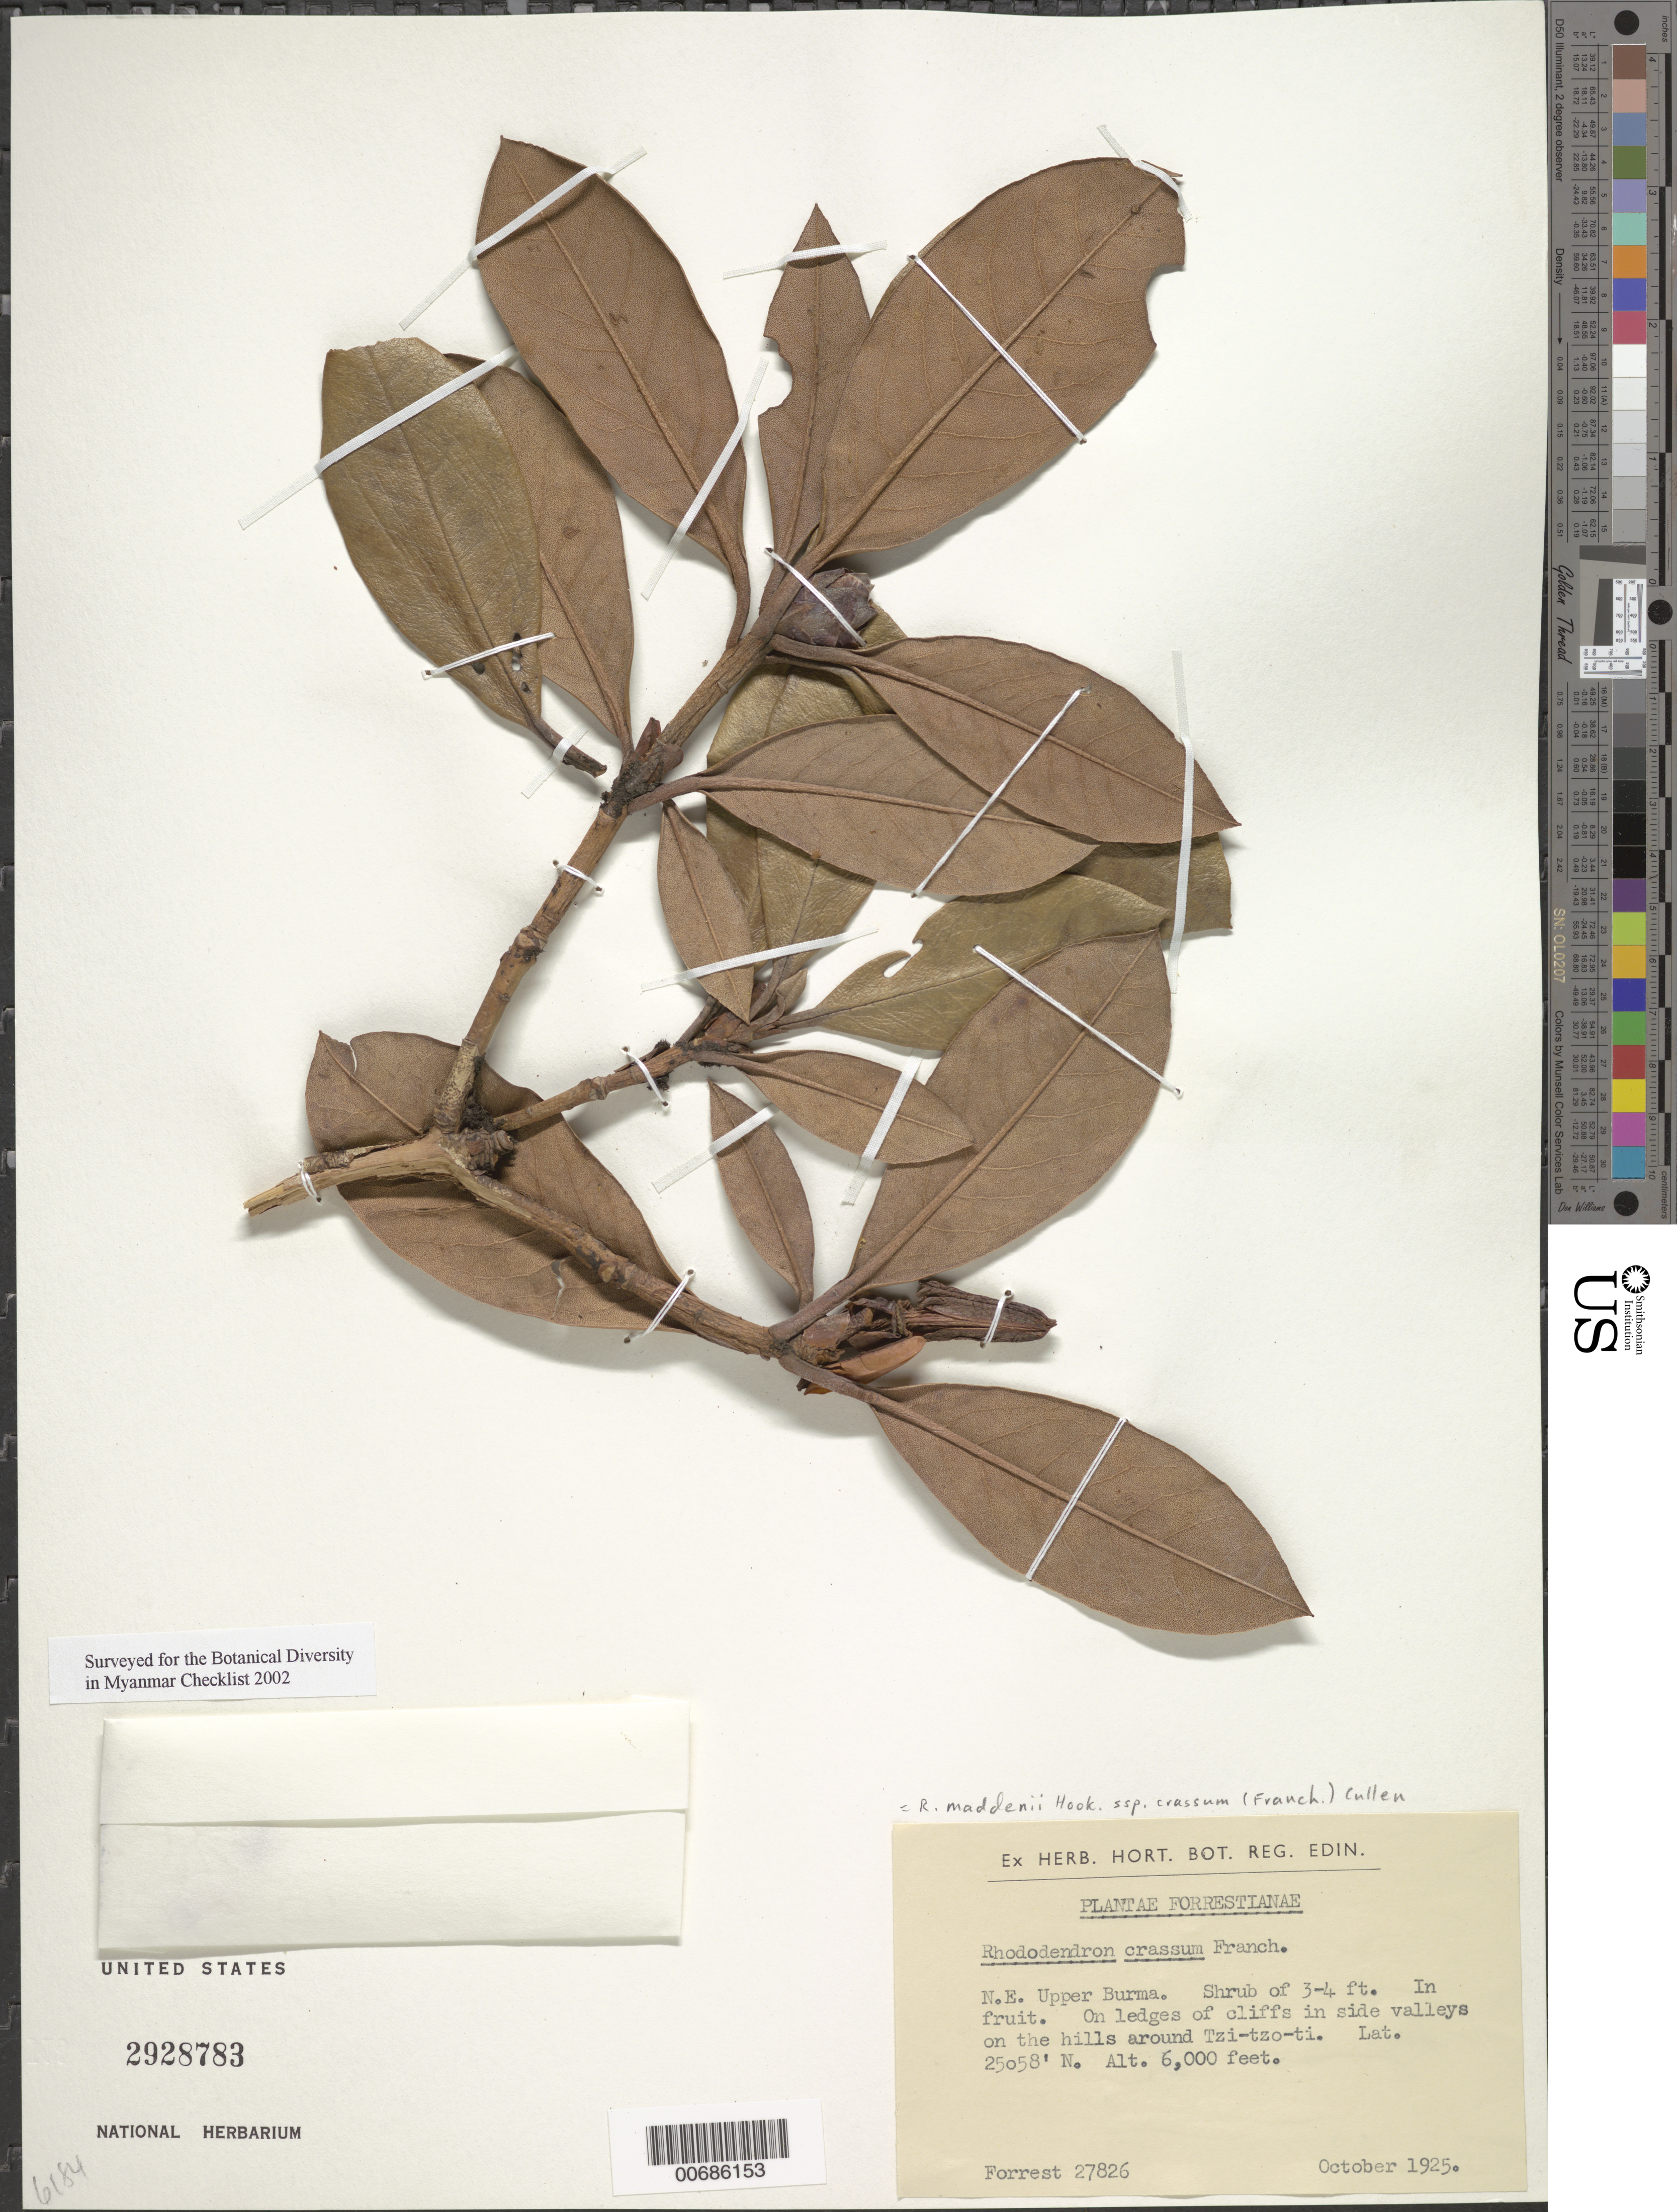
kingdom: Plantae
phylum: Tracheophyta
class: Magnoliopsida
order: Ericales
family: Ericaceae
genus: Rhododendron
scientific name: Rhododendron maddenii subsp. crassum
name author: (Franch.) Cullen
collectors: G. Forrest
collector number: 27826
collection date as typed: Oct 1925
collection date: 1925-10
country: Myanmar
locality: N.E. Upper Burma, Tzi-tzo-ti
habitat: On ledges of cliffs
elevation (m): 1829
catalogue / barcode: US 2928783